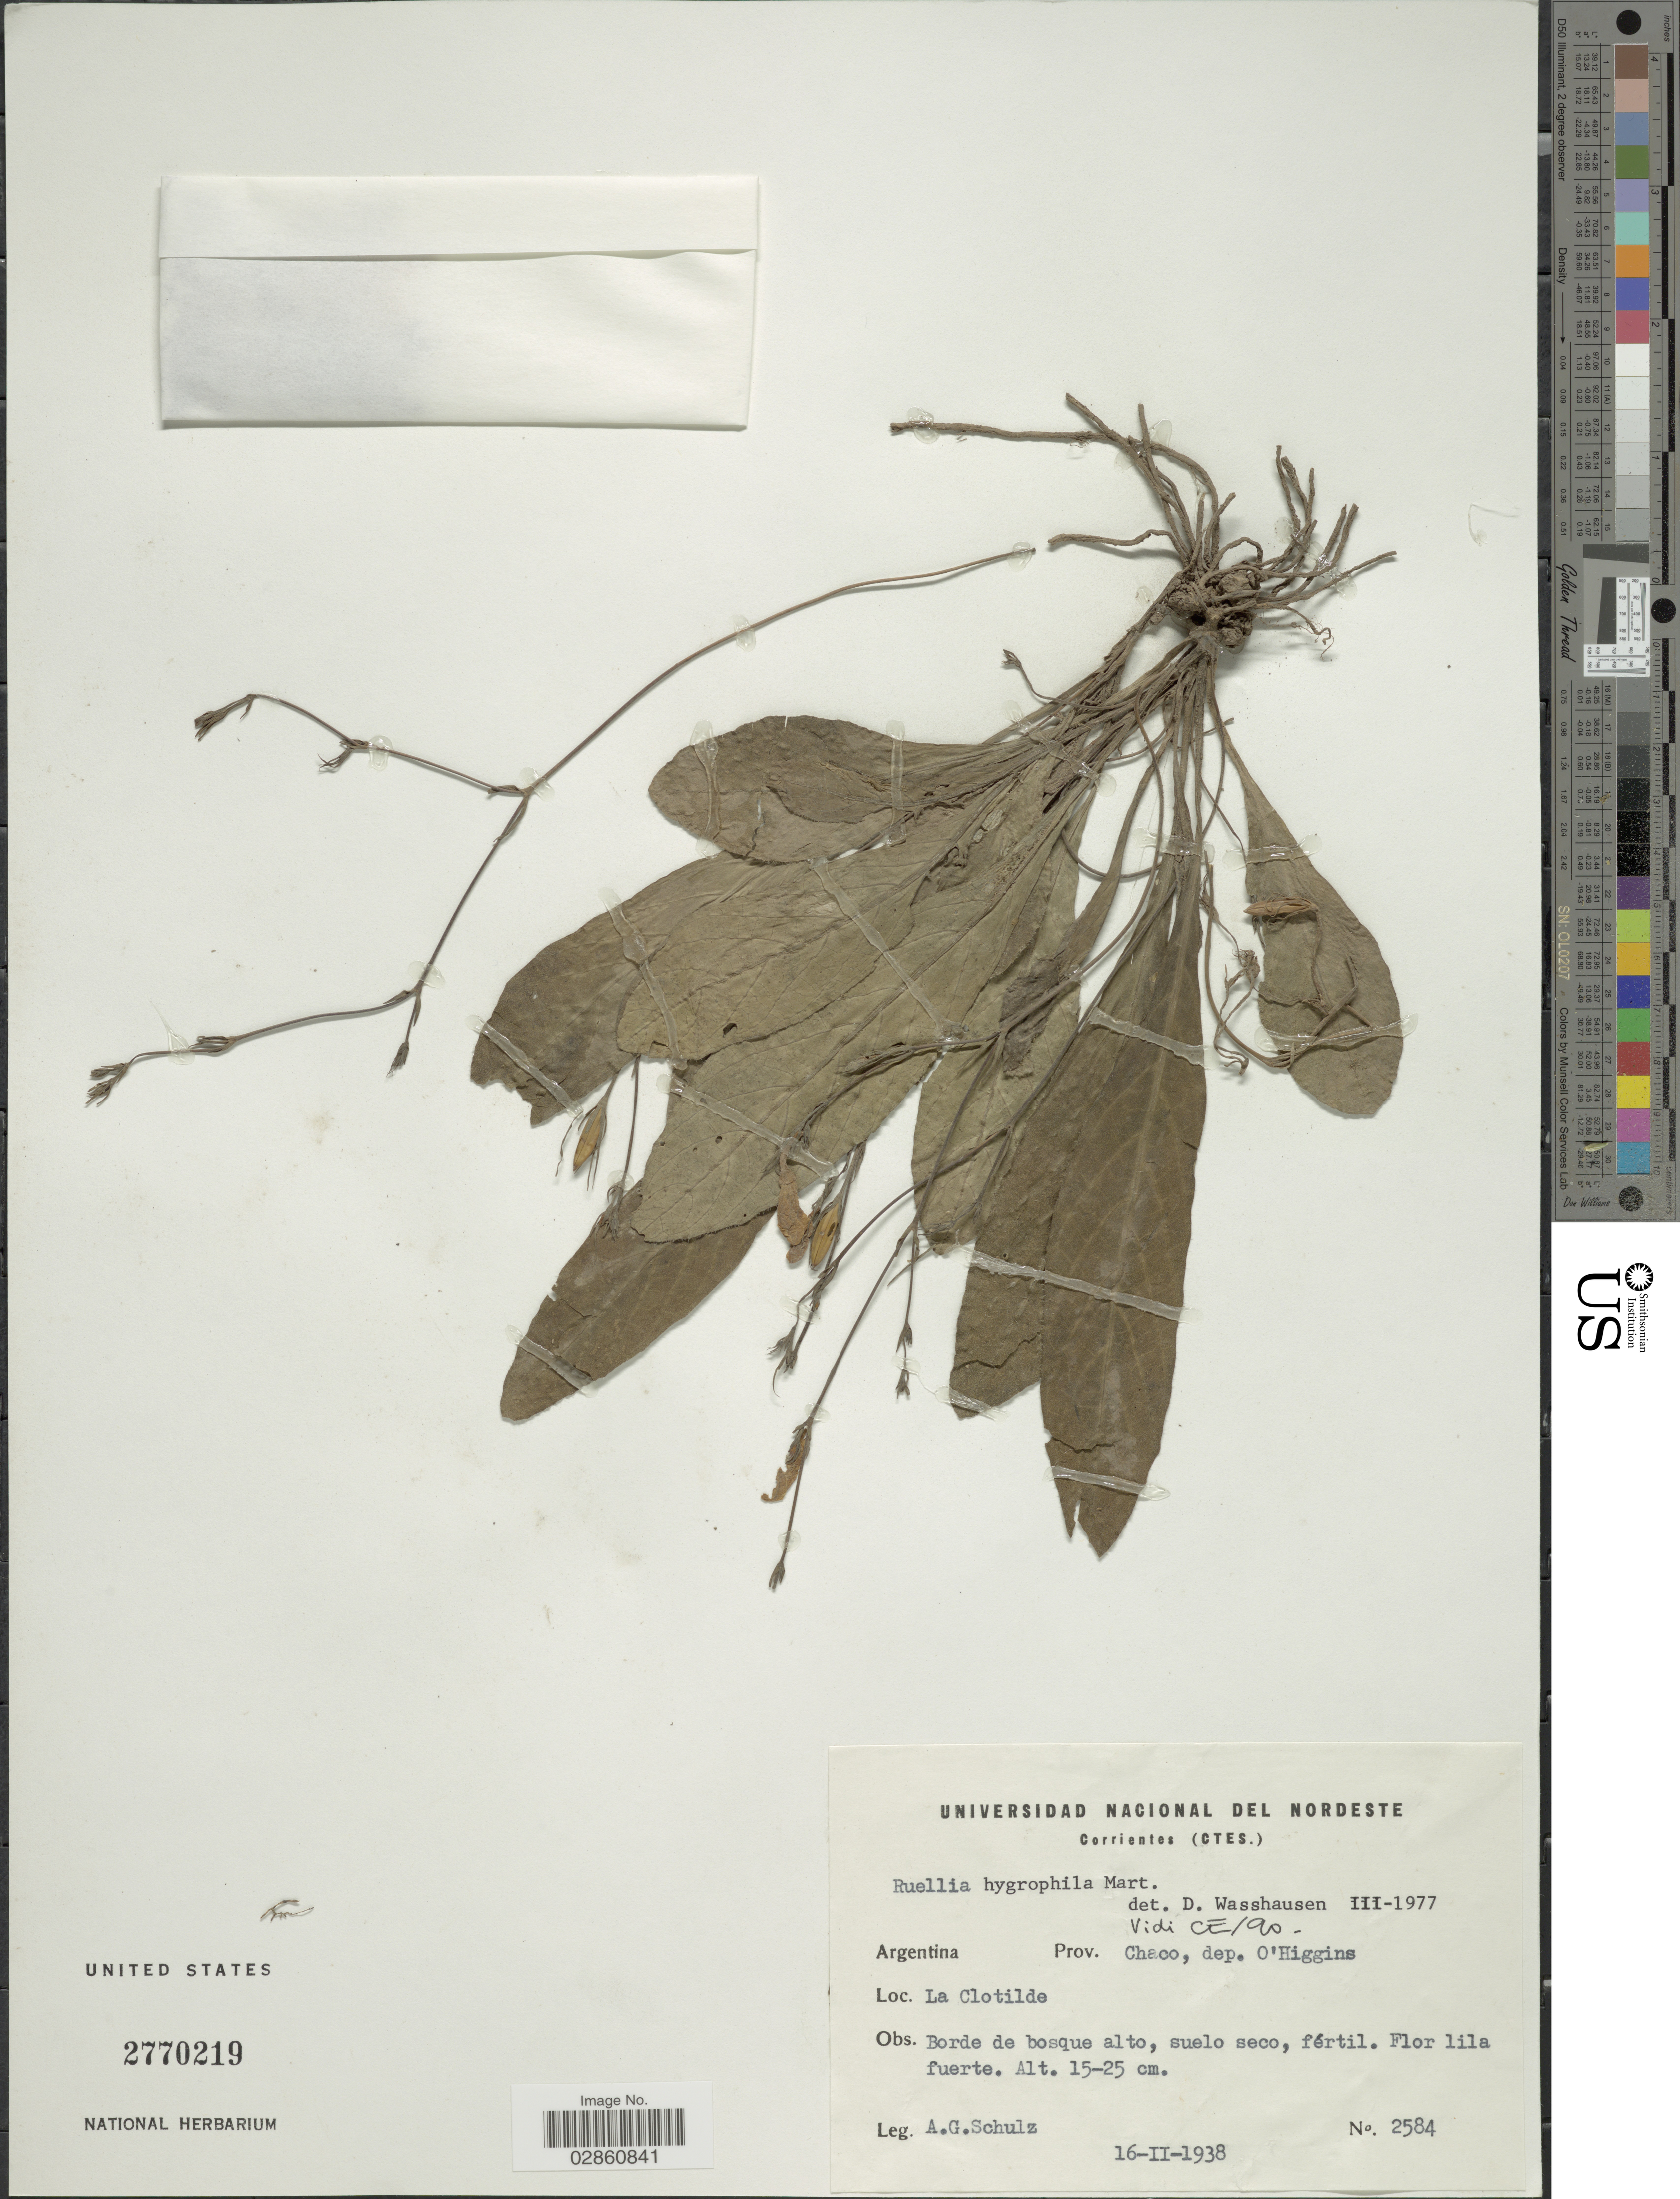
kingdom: Plantae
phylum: Tracheophyta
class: Magnoliopsida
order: Lamiales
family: Acanthaceae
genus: Ruellia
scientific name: Ruellia hygrophila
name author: Mart.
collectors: A. G. Schulz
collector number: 2584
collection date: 1938-02-16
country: Argentina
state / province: Chaco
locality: Prov. Chaco, dep. O'Higgins. La Clotilde.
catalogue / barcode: US 2770219